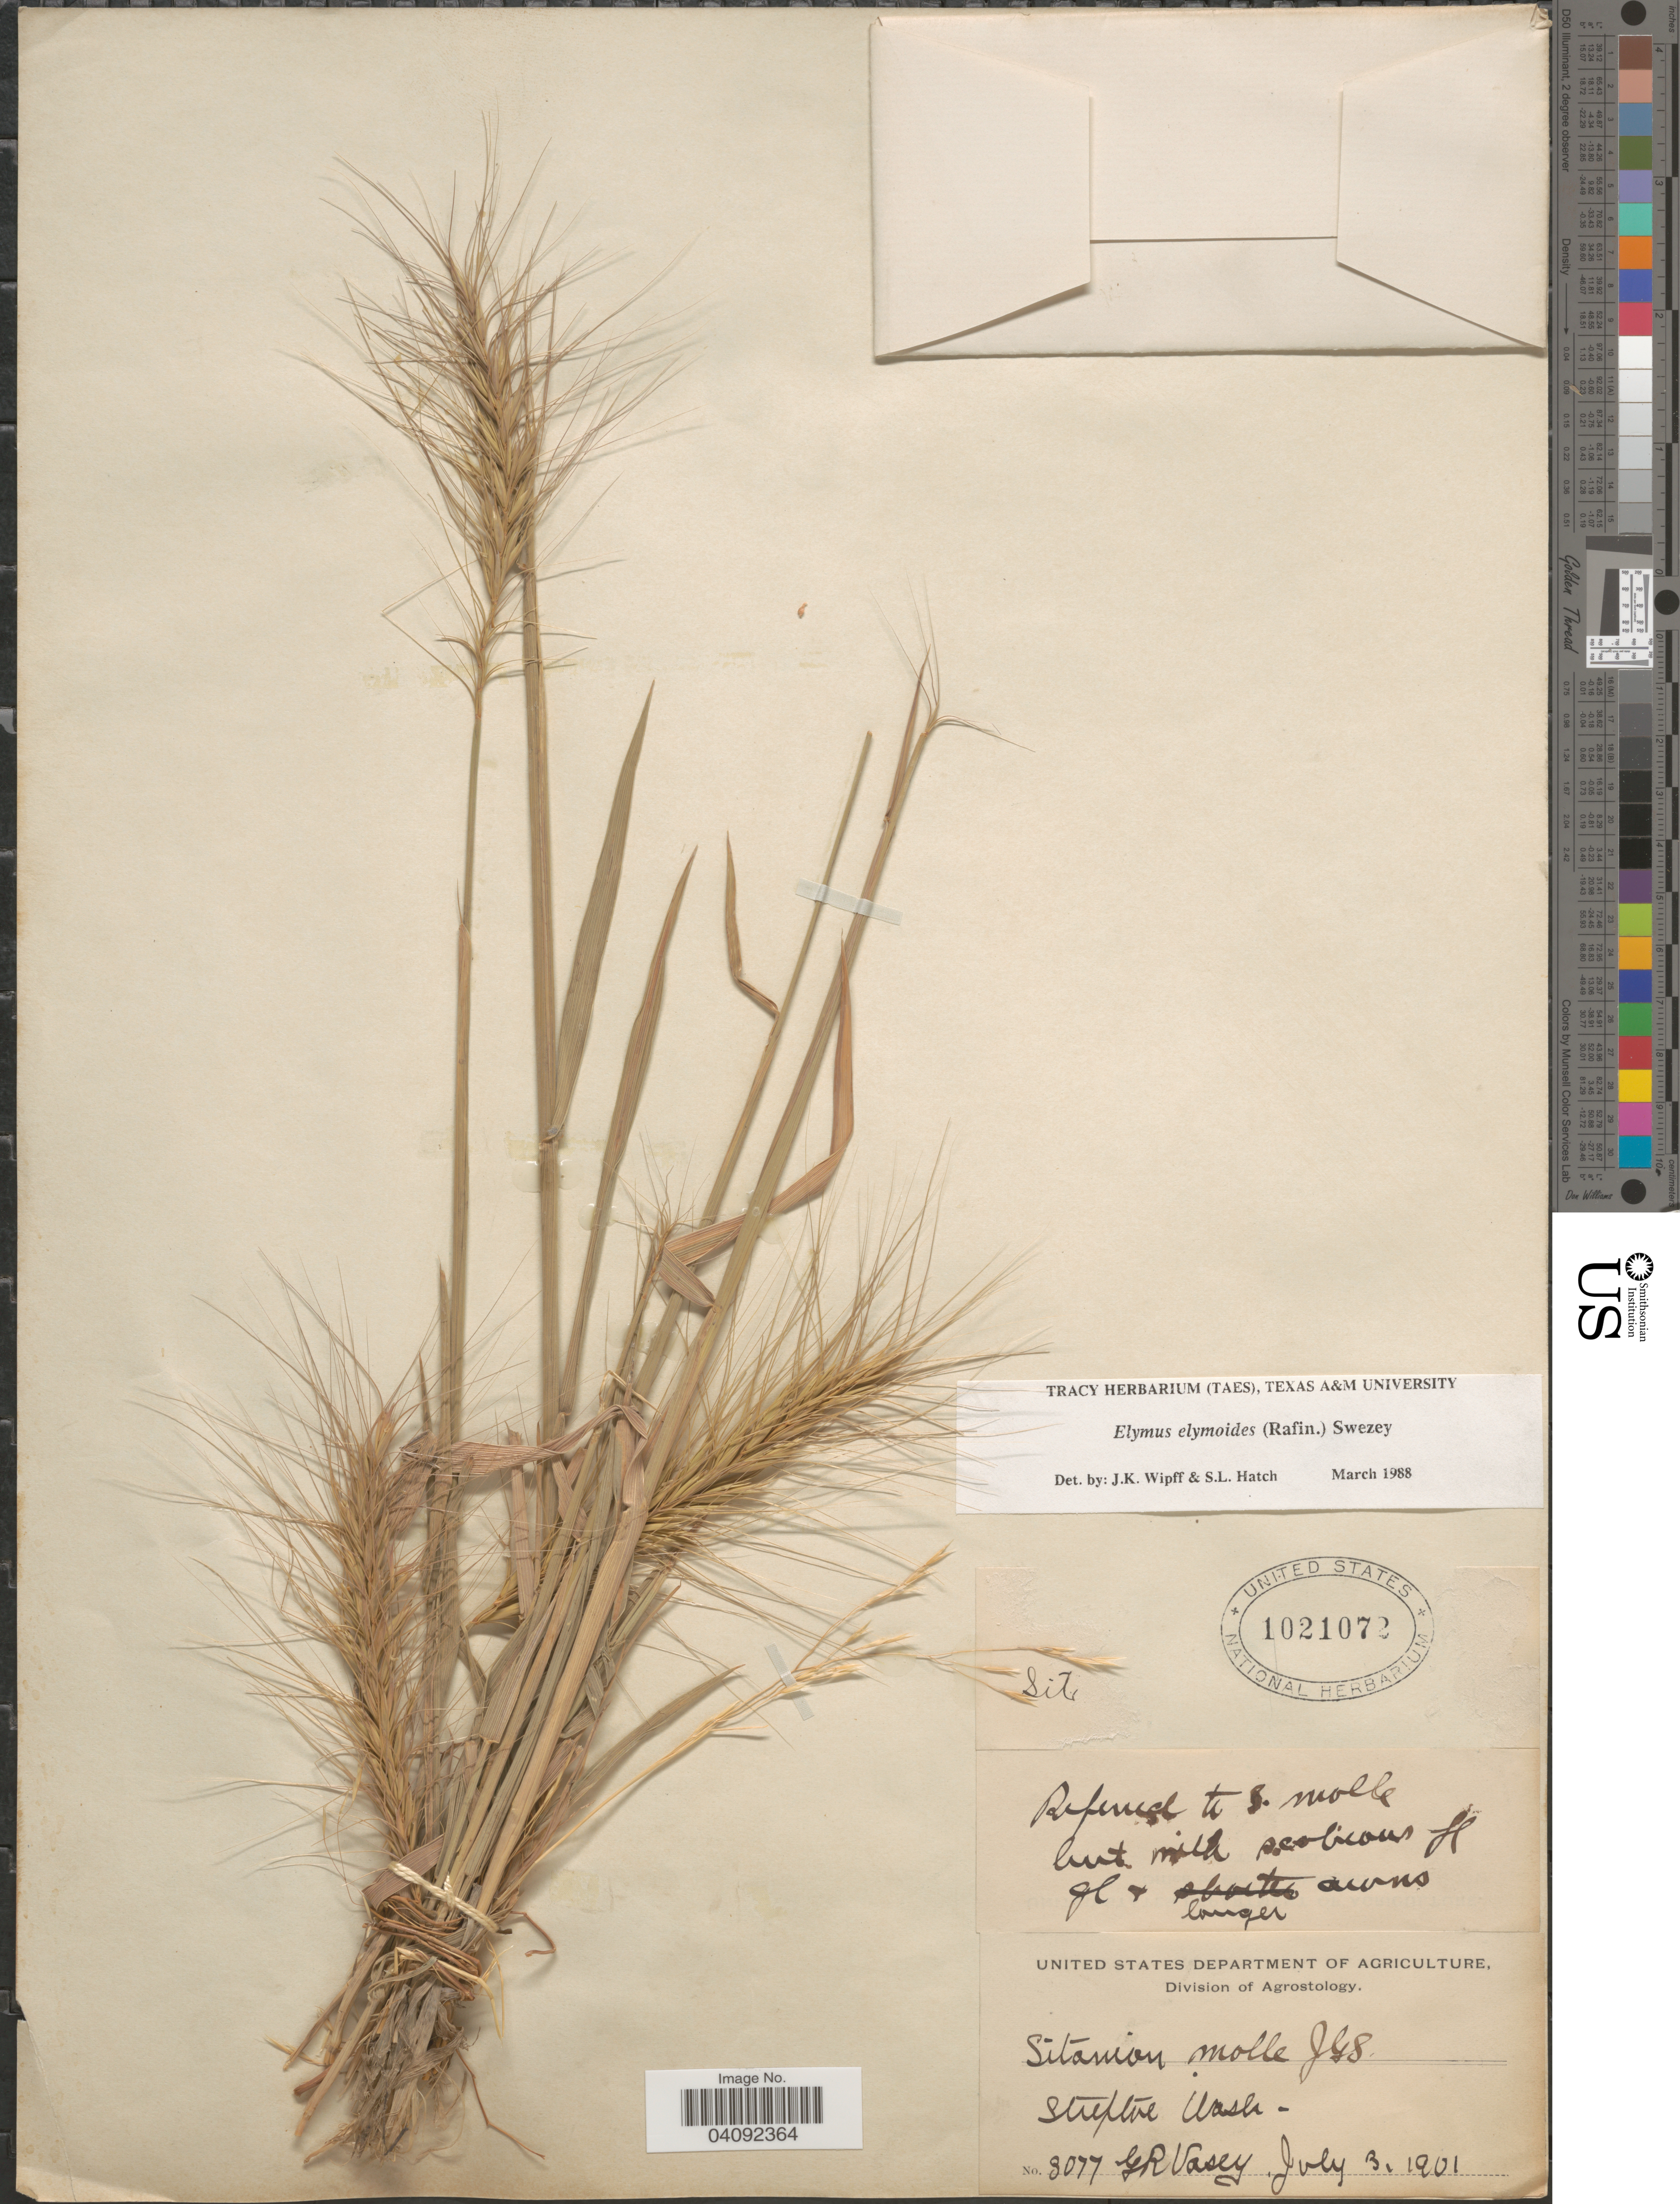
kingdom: Plantae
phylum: Tracheophyta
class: Liliopsida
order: Poales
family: Poaceae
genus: Elymus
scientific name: Elymus elymoides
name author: (Raf.) Swezey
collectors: G. R. Vasey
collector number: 3077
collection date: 1901-07-03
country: United States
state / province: Washington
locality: Steptoe.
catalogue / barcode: US 1021072